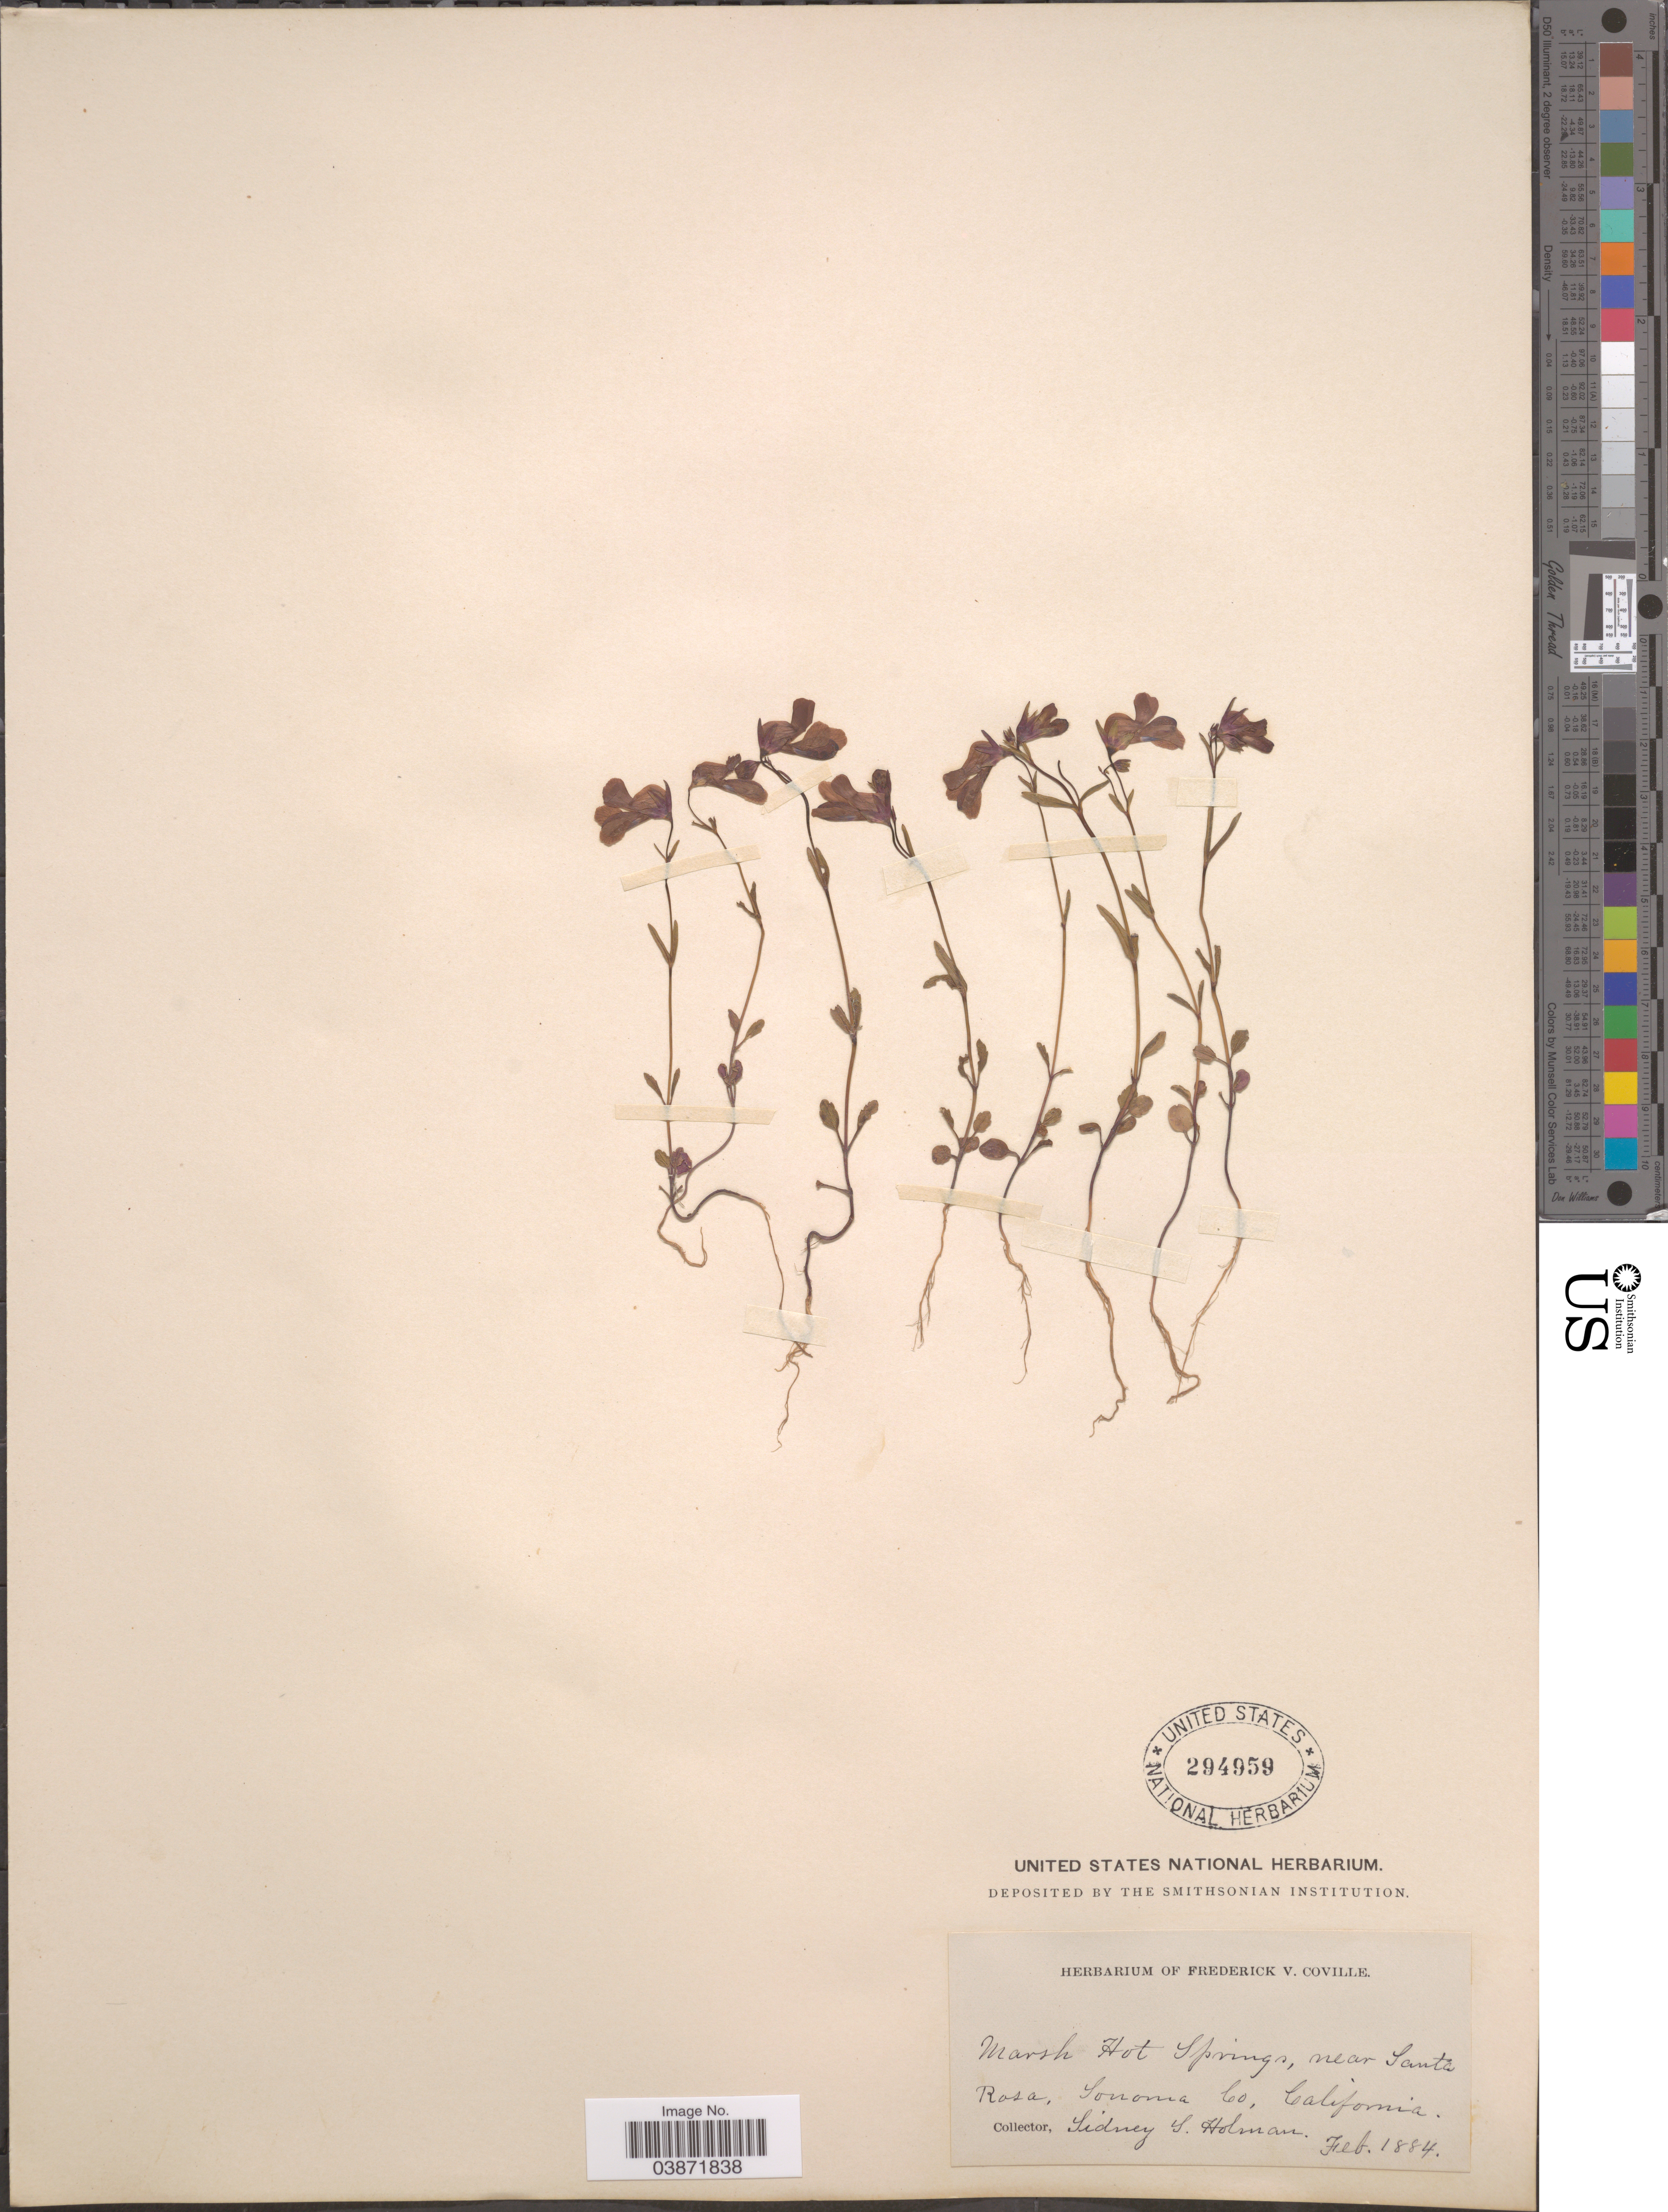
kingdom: Plantae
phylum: Tracheophyta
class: Magnoliopsida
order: Lamiales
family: Plantaginaceae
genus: Collinsia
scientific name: Collinsia sp.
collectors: S. Holman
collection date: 1884-02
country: United States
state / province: California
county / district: Sonoma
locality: Marsh Hot Springs, near Santa Rosa, Sonoma Co.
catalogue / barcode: US 294959